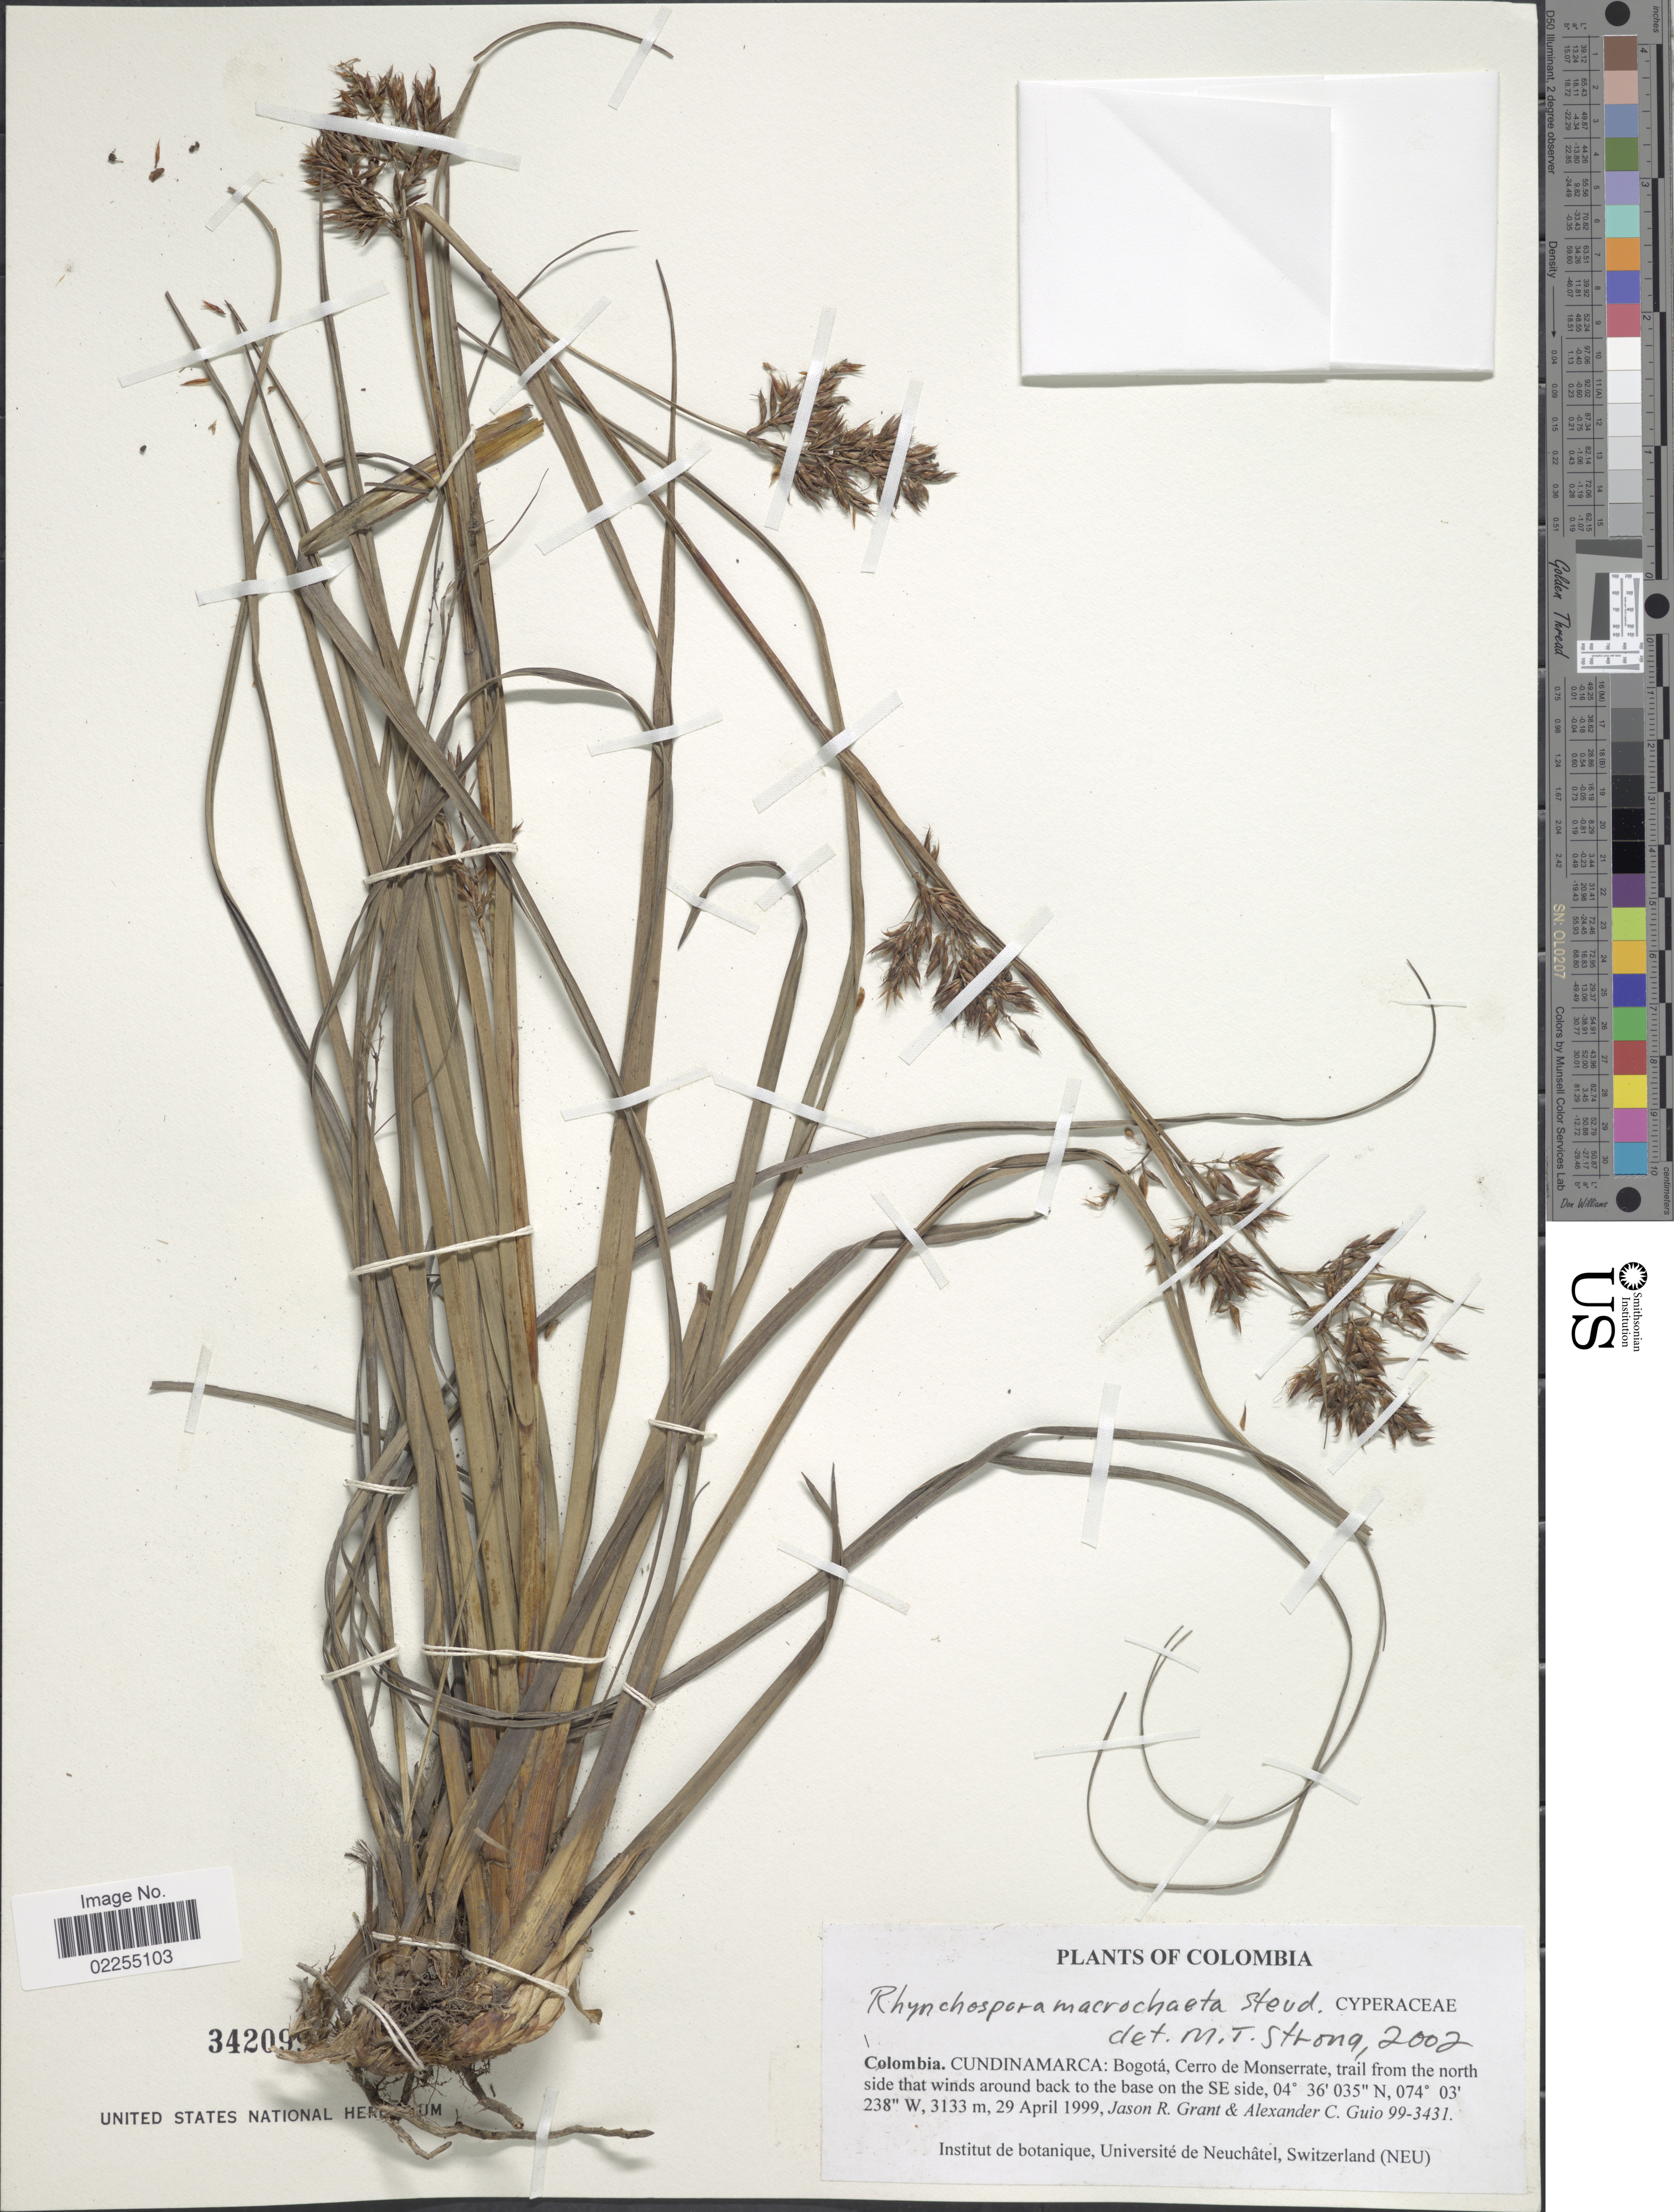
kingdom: Plantae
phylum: Tracheophyta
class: Liliopsida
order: Poales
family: Cyperaceae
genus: Rhynchospora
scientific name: Rhynchospora macrochaeta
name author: Steud. ex Boeckeler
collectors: J. R. Grant & A. Guio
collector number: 99-3431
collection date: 1999-04-29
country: Colombia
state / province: Cundinamarca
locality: Bogota, Cerro de Monserrate, trail from the north side that winds around back to the base on the SE side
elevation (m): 3133